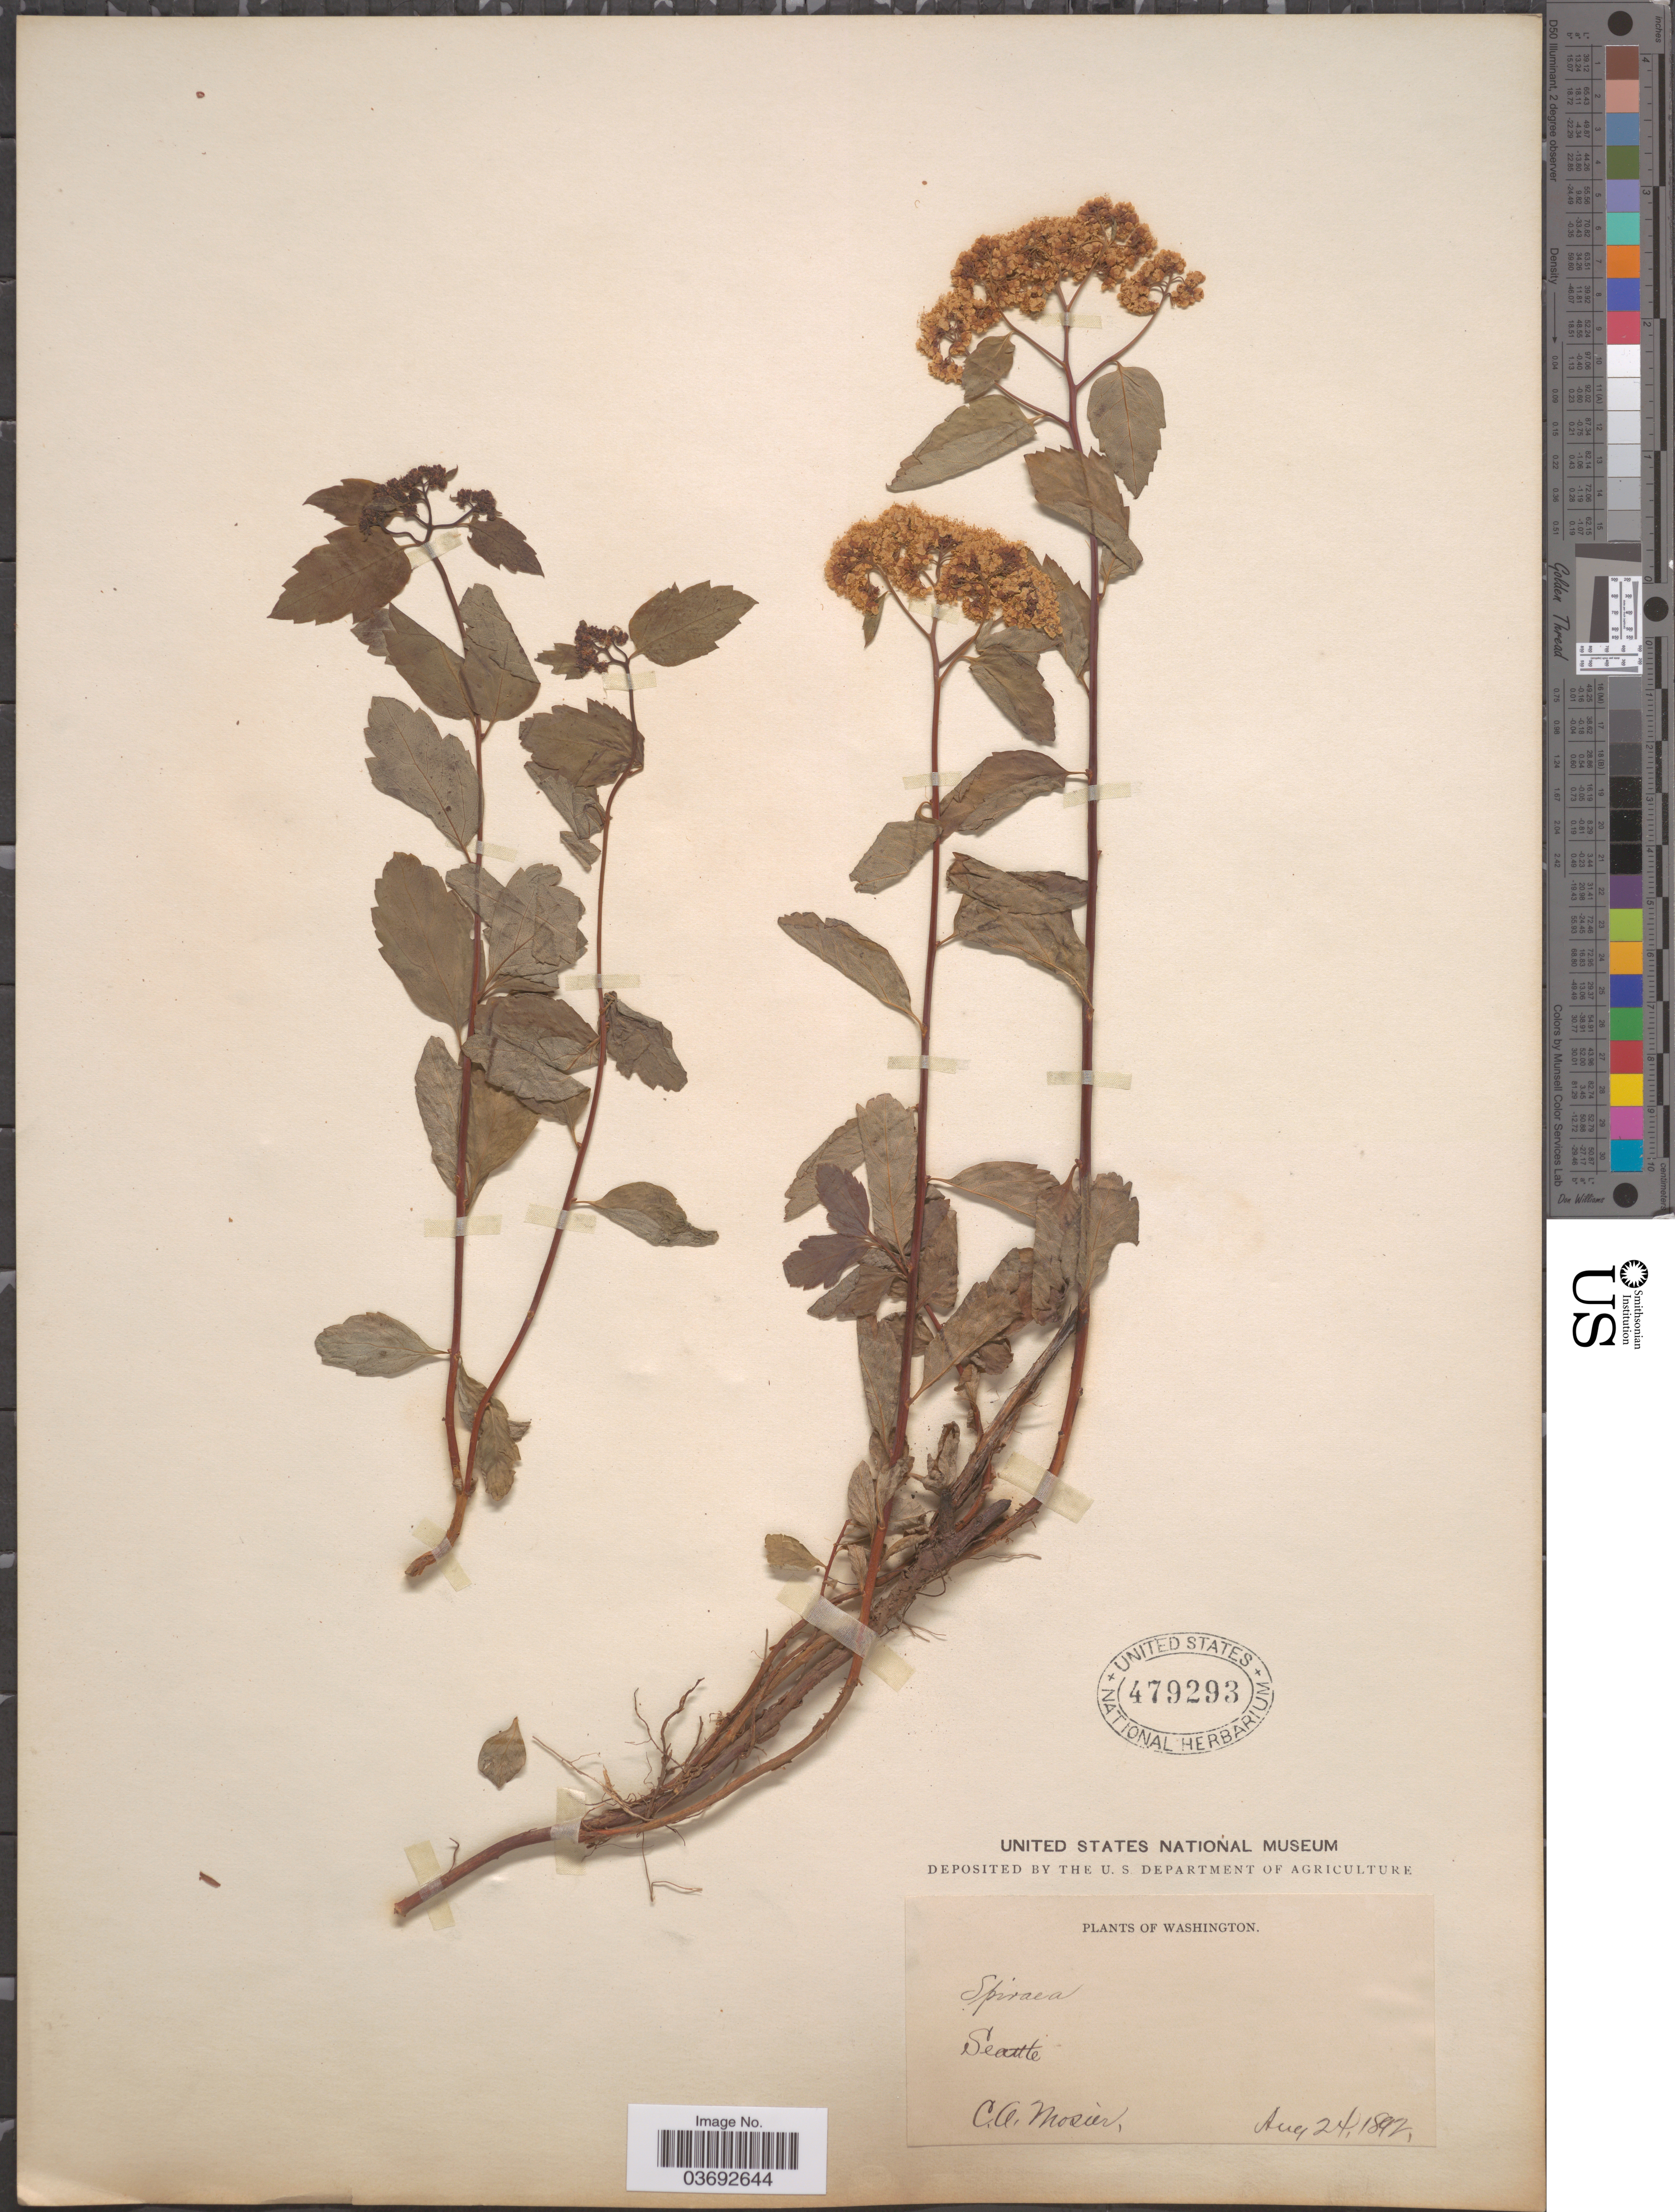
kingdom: Plantae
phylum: Tracheophyta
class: Magnoliopsida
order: Rosales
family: Rosaceae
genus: Spiraea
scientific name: Spiraea lucida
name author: Douglas ex Greene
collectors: C. A. Mosier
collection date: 1892-08-24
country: United States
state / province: Washington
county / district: King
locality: Seattle.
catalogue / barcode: US 479293